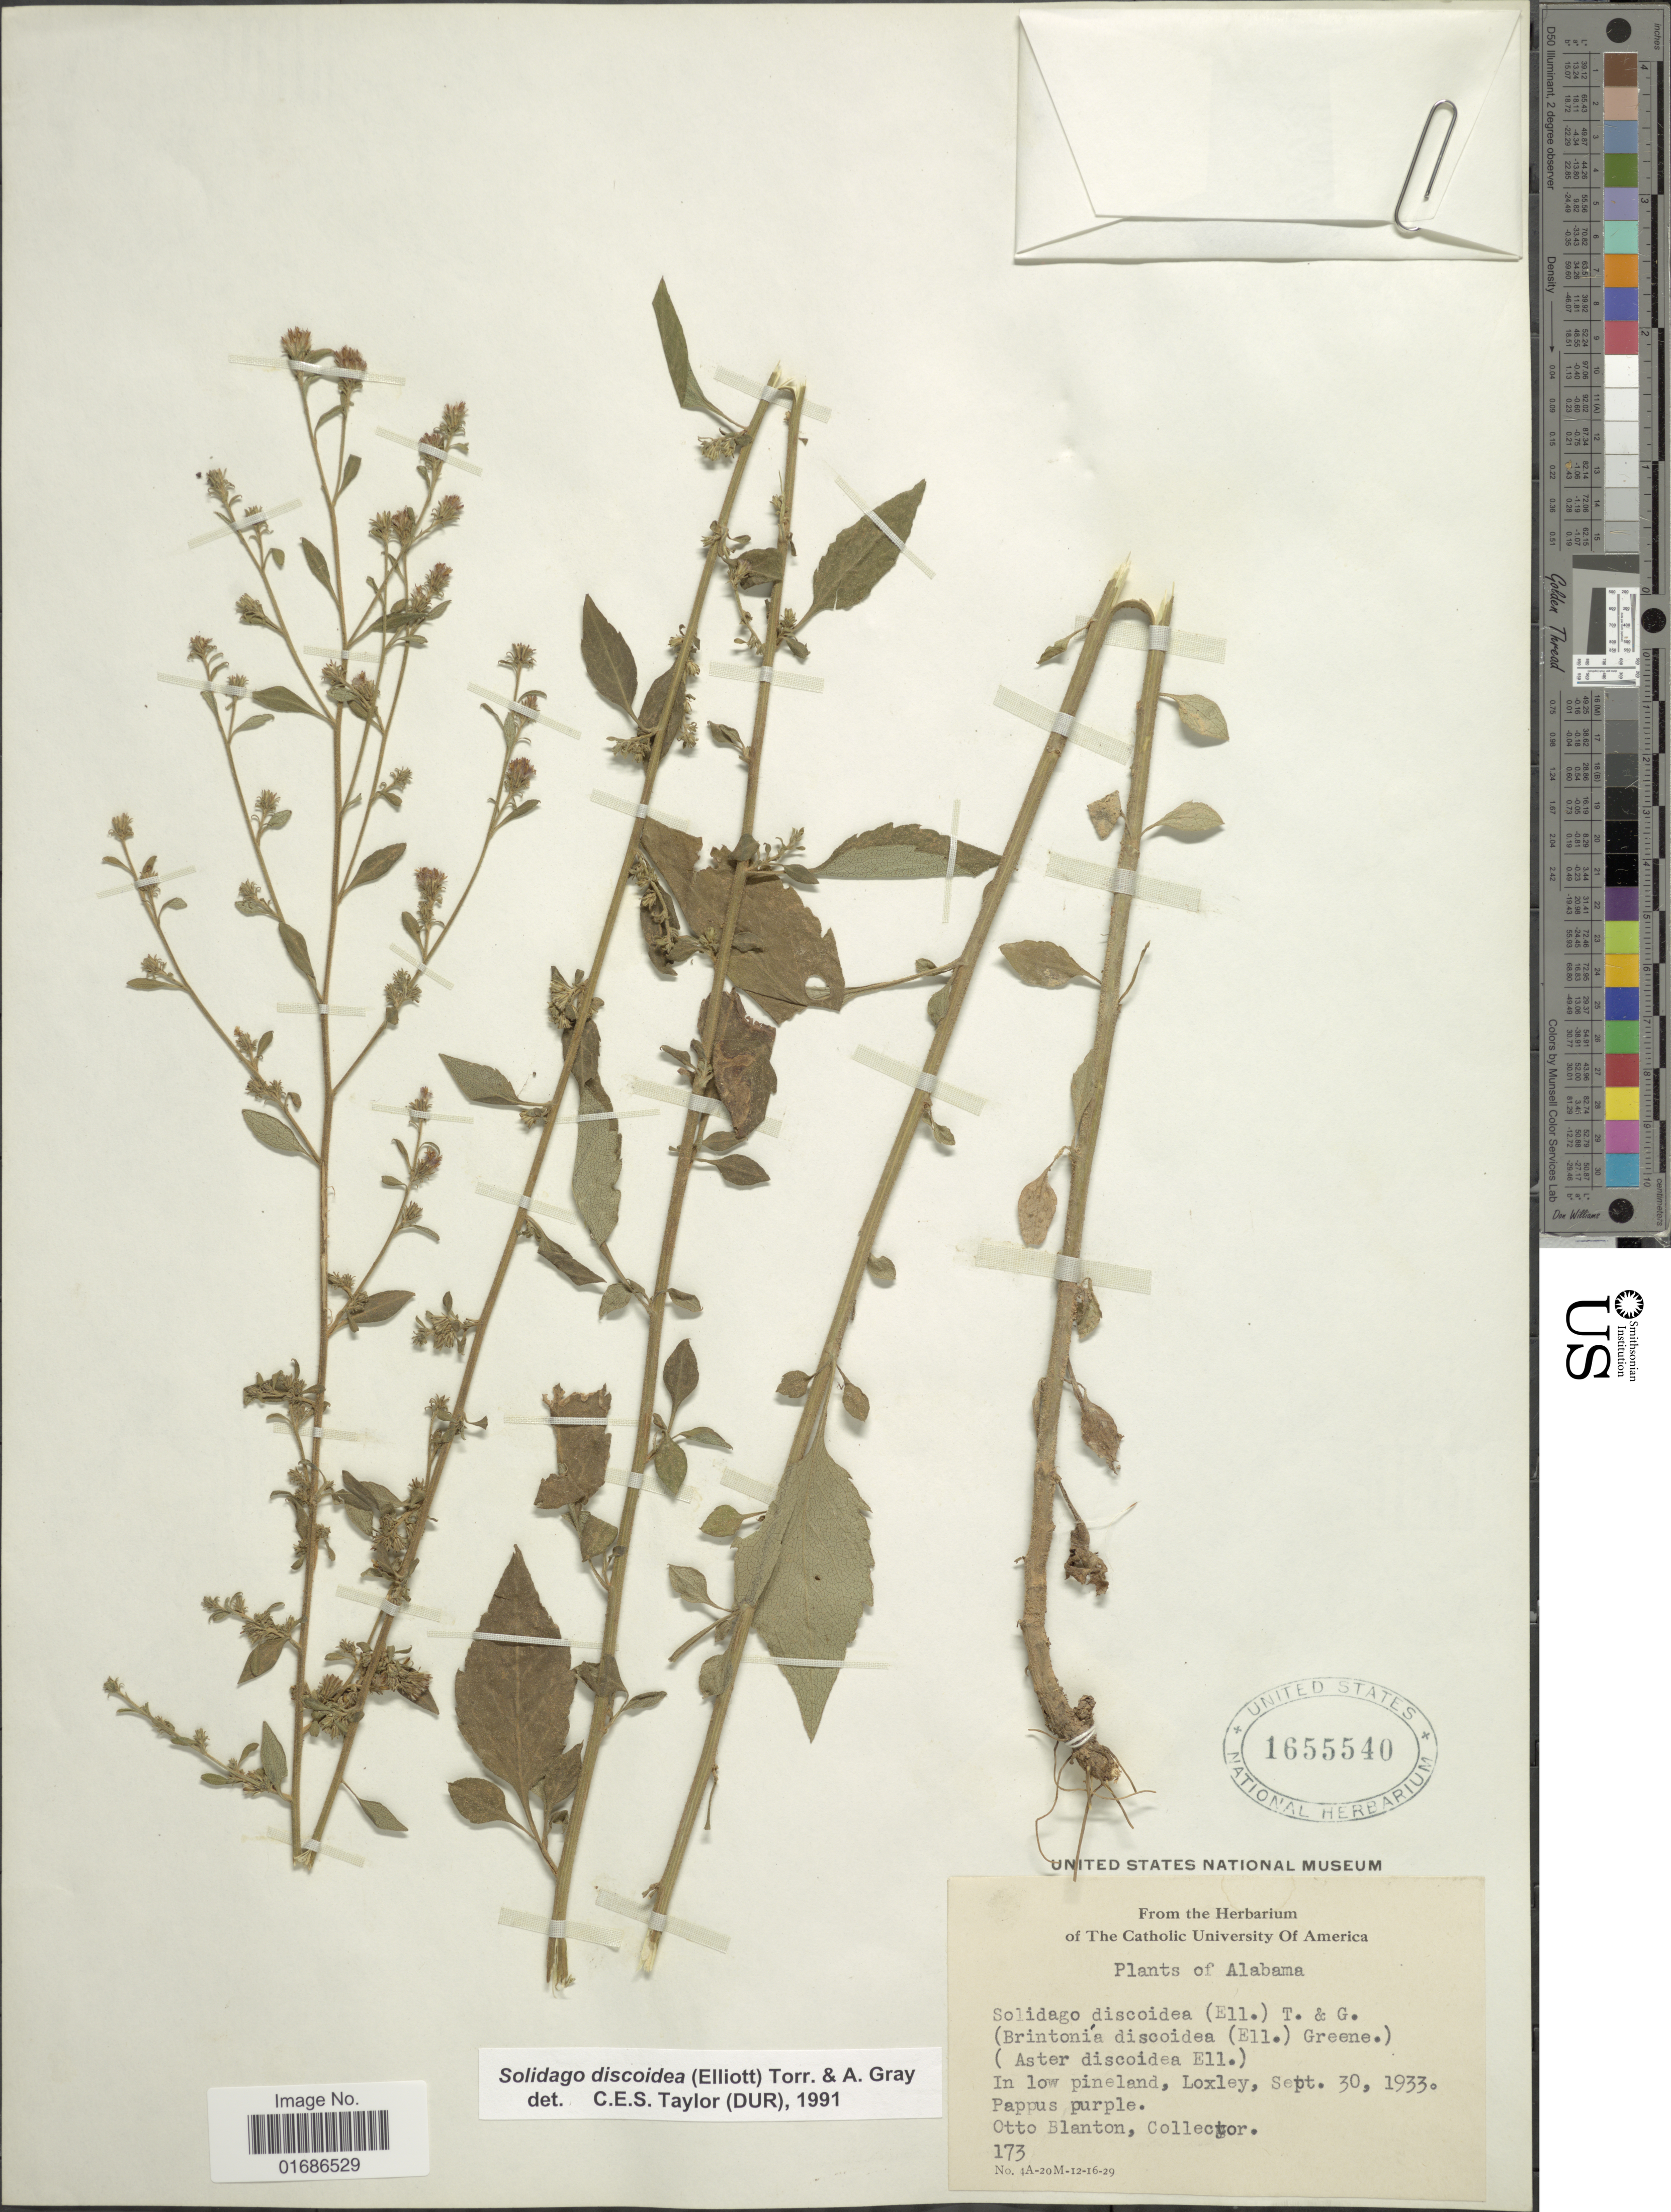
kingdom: Plantae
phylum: Tracheophyta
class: Magnoliopsida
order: Asterales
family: Asteraceae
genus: Solidago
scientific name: Solidago discoidea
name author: (Elliott) Torr. & A. Gray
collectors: O. Blanton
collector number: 173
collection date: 1933-09-30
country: United States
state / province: Alabama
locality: In low pineland, Loxley, pappus purple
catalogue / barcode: US 1655540